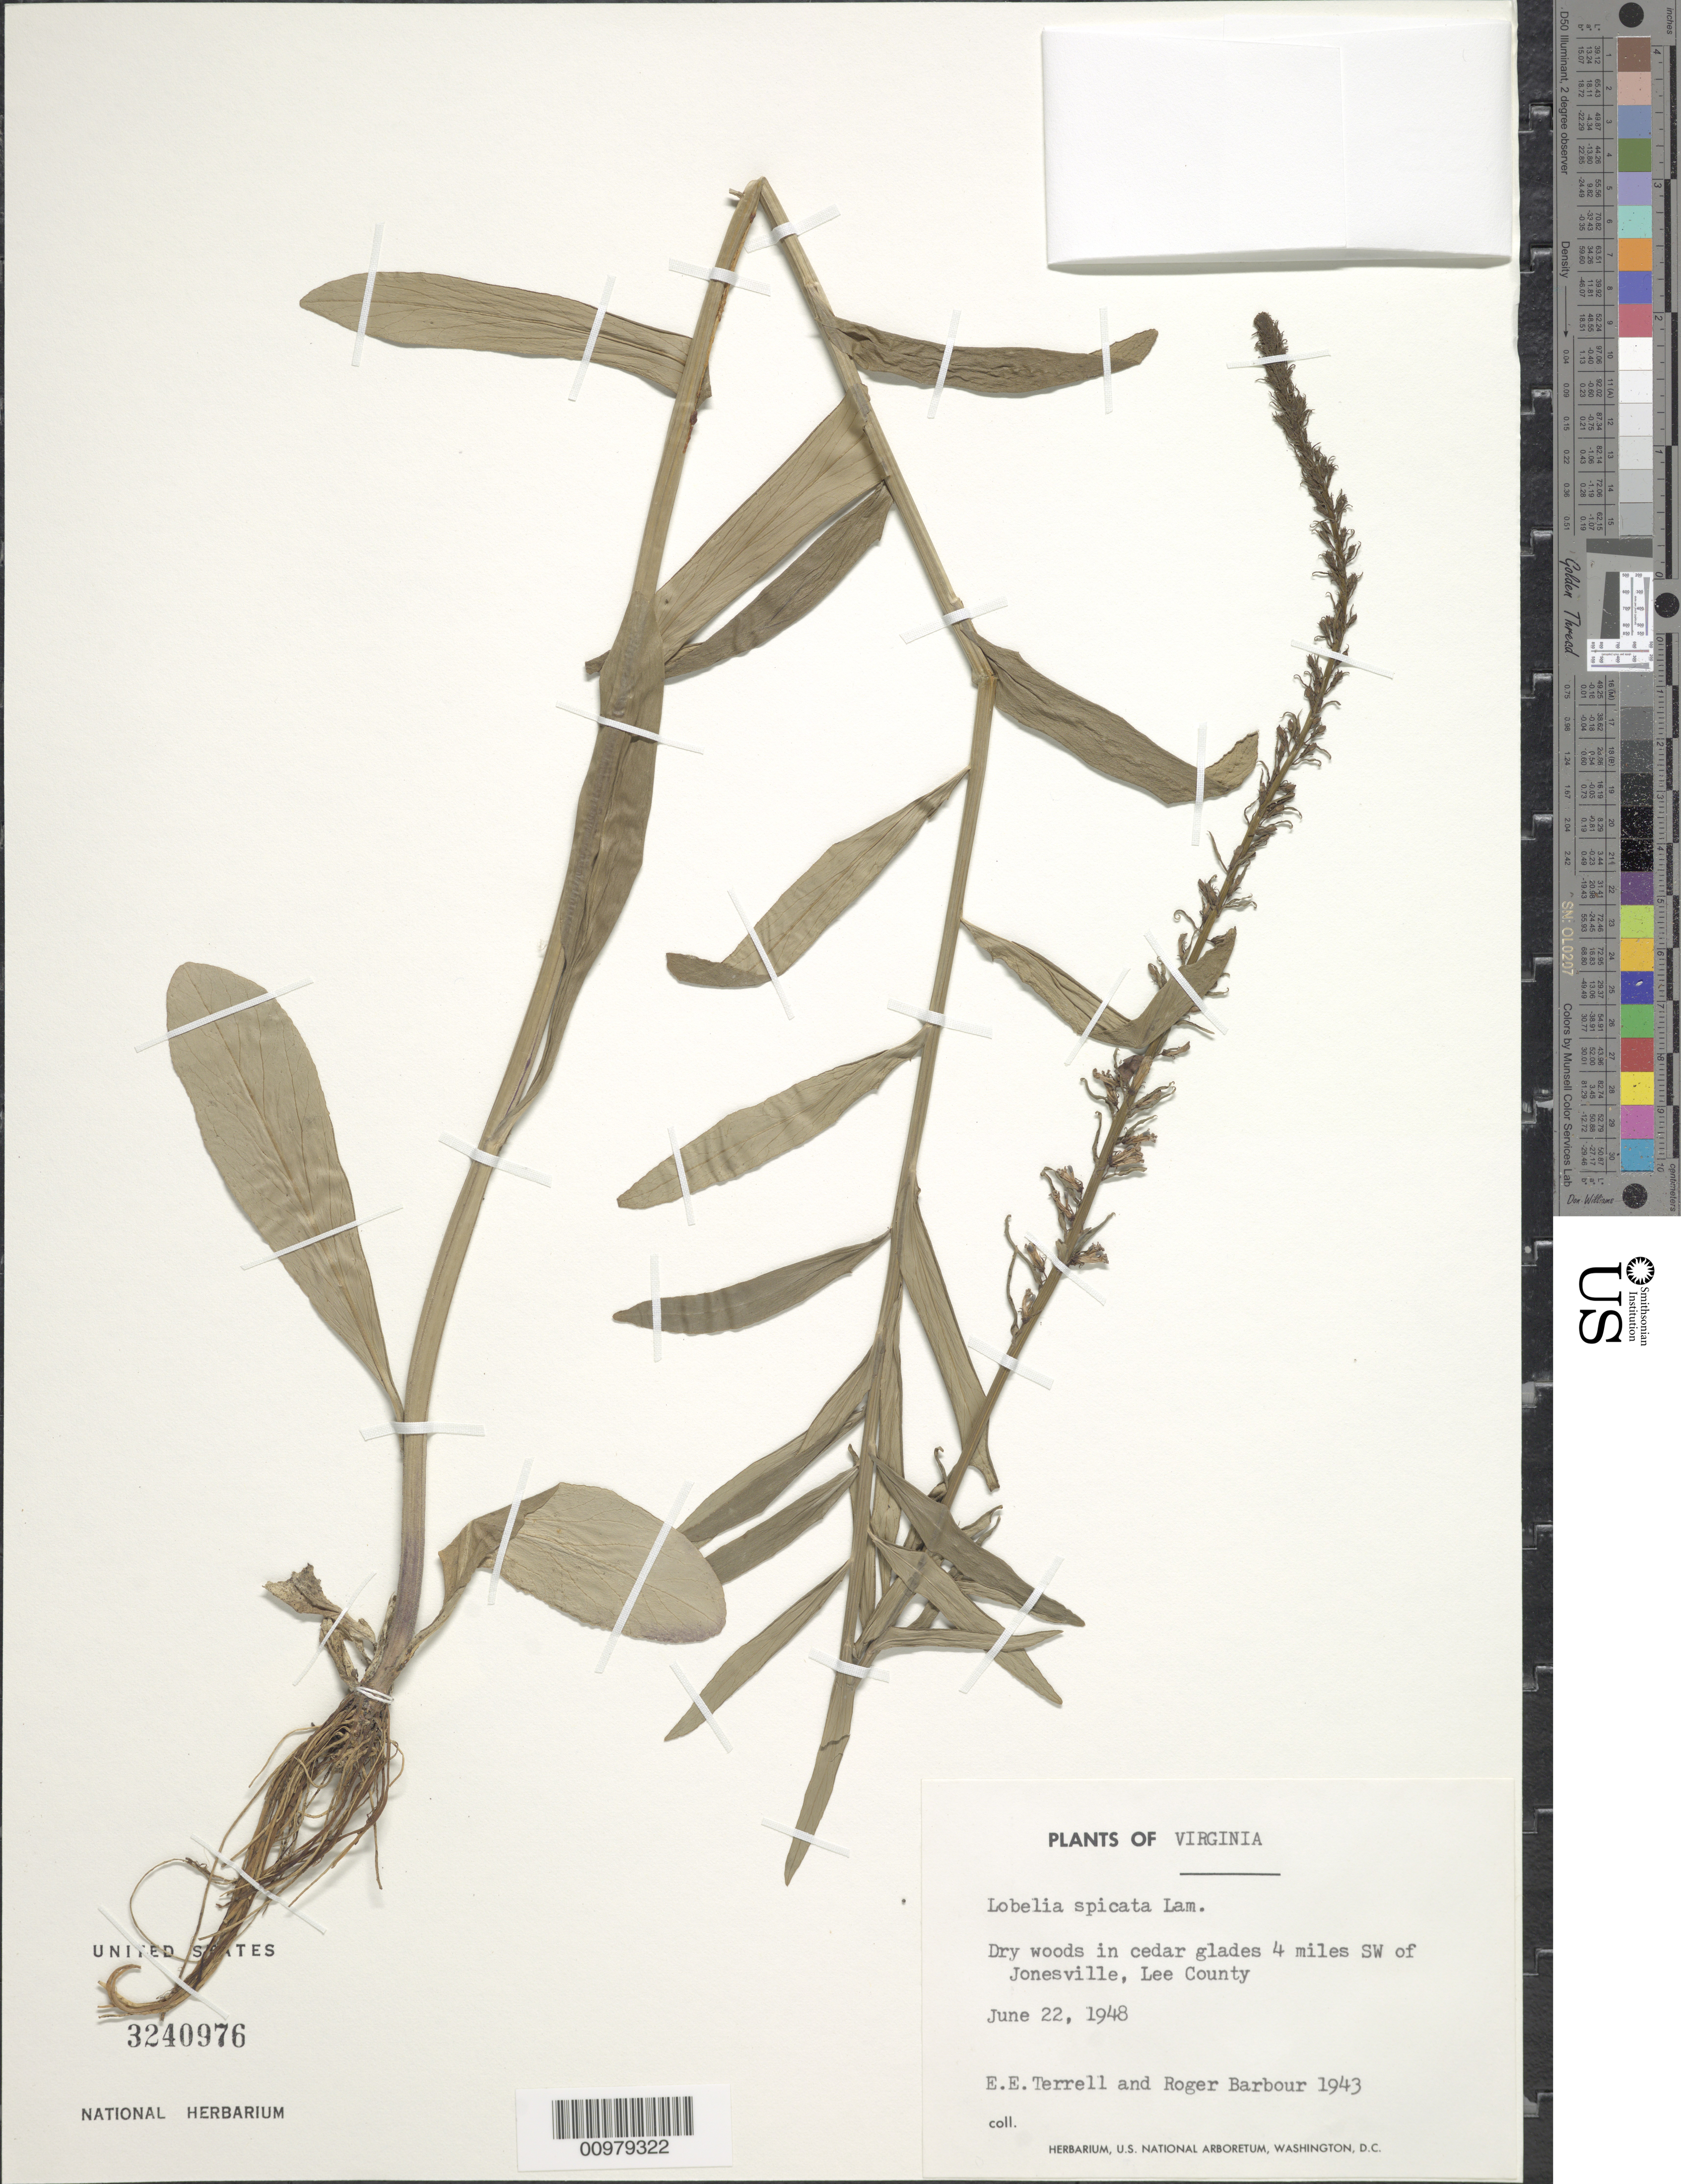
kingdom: Plantae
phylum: Tracheophyta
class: Magnoliopsida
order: Asterales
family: Campanulaceae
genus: Lobelia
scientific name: Lobelia spicata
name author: Lam.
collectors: E. E. Terrell & R. Barbour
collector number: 1943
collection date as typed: June 22, 1948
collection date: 1948-06-22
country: United States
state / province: Virginia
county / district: Lee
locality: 4 miles SW of Jonesville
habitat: dry woods in cedar glades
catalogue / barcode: US 3240976